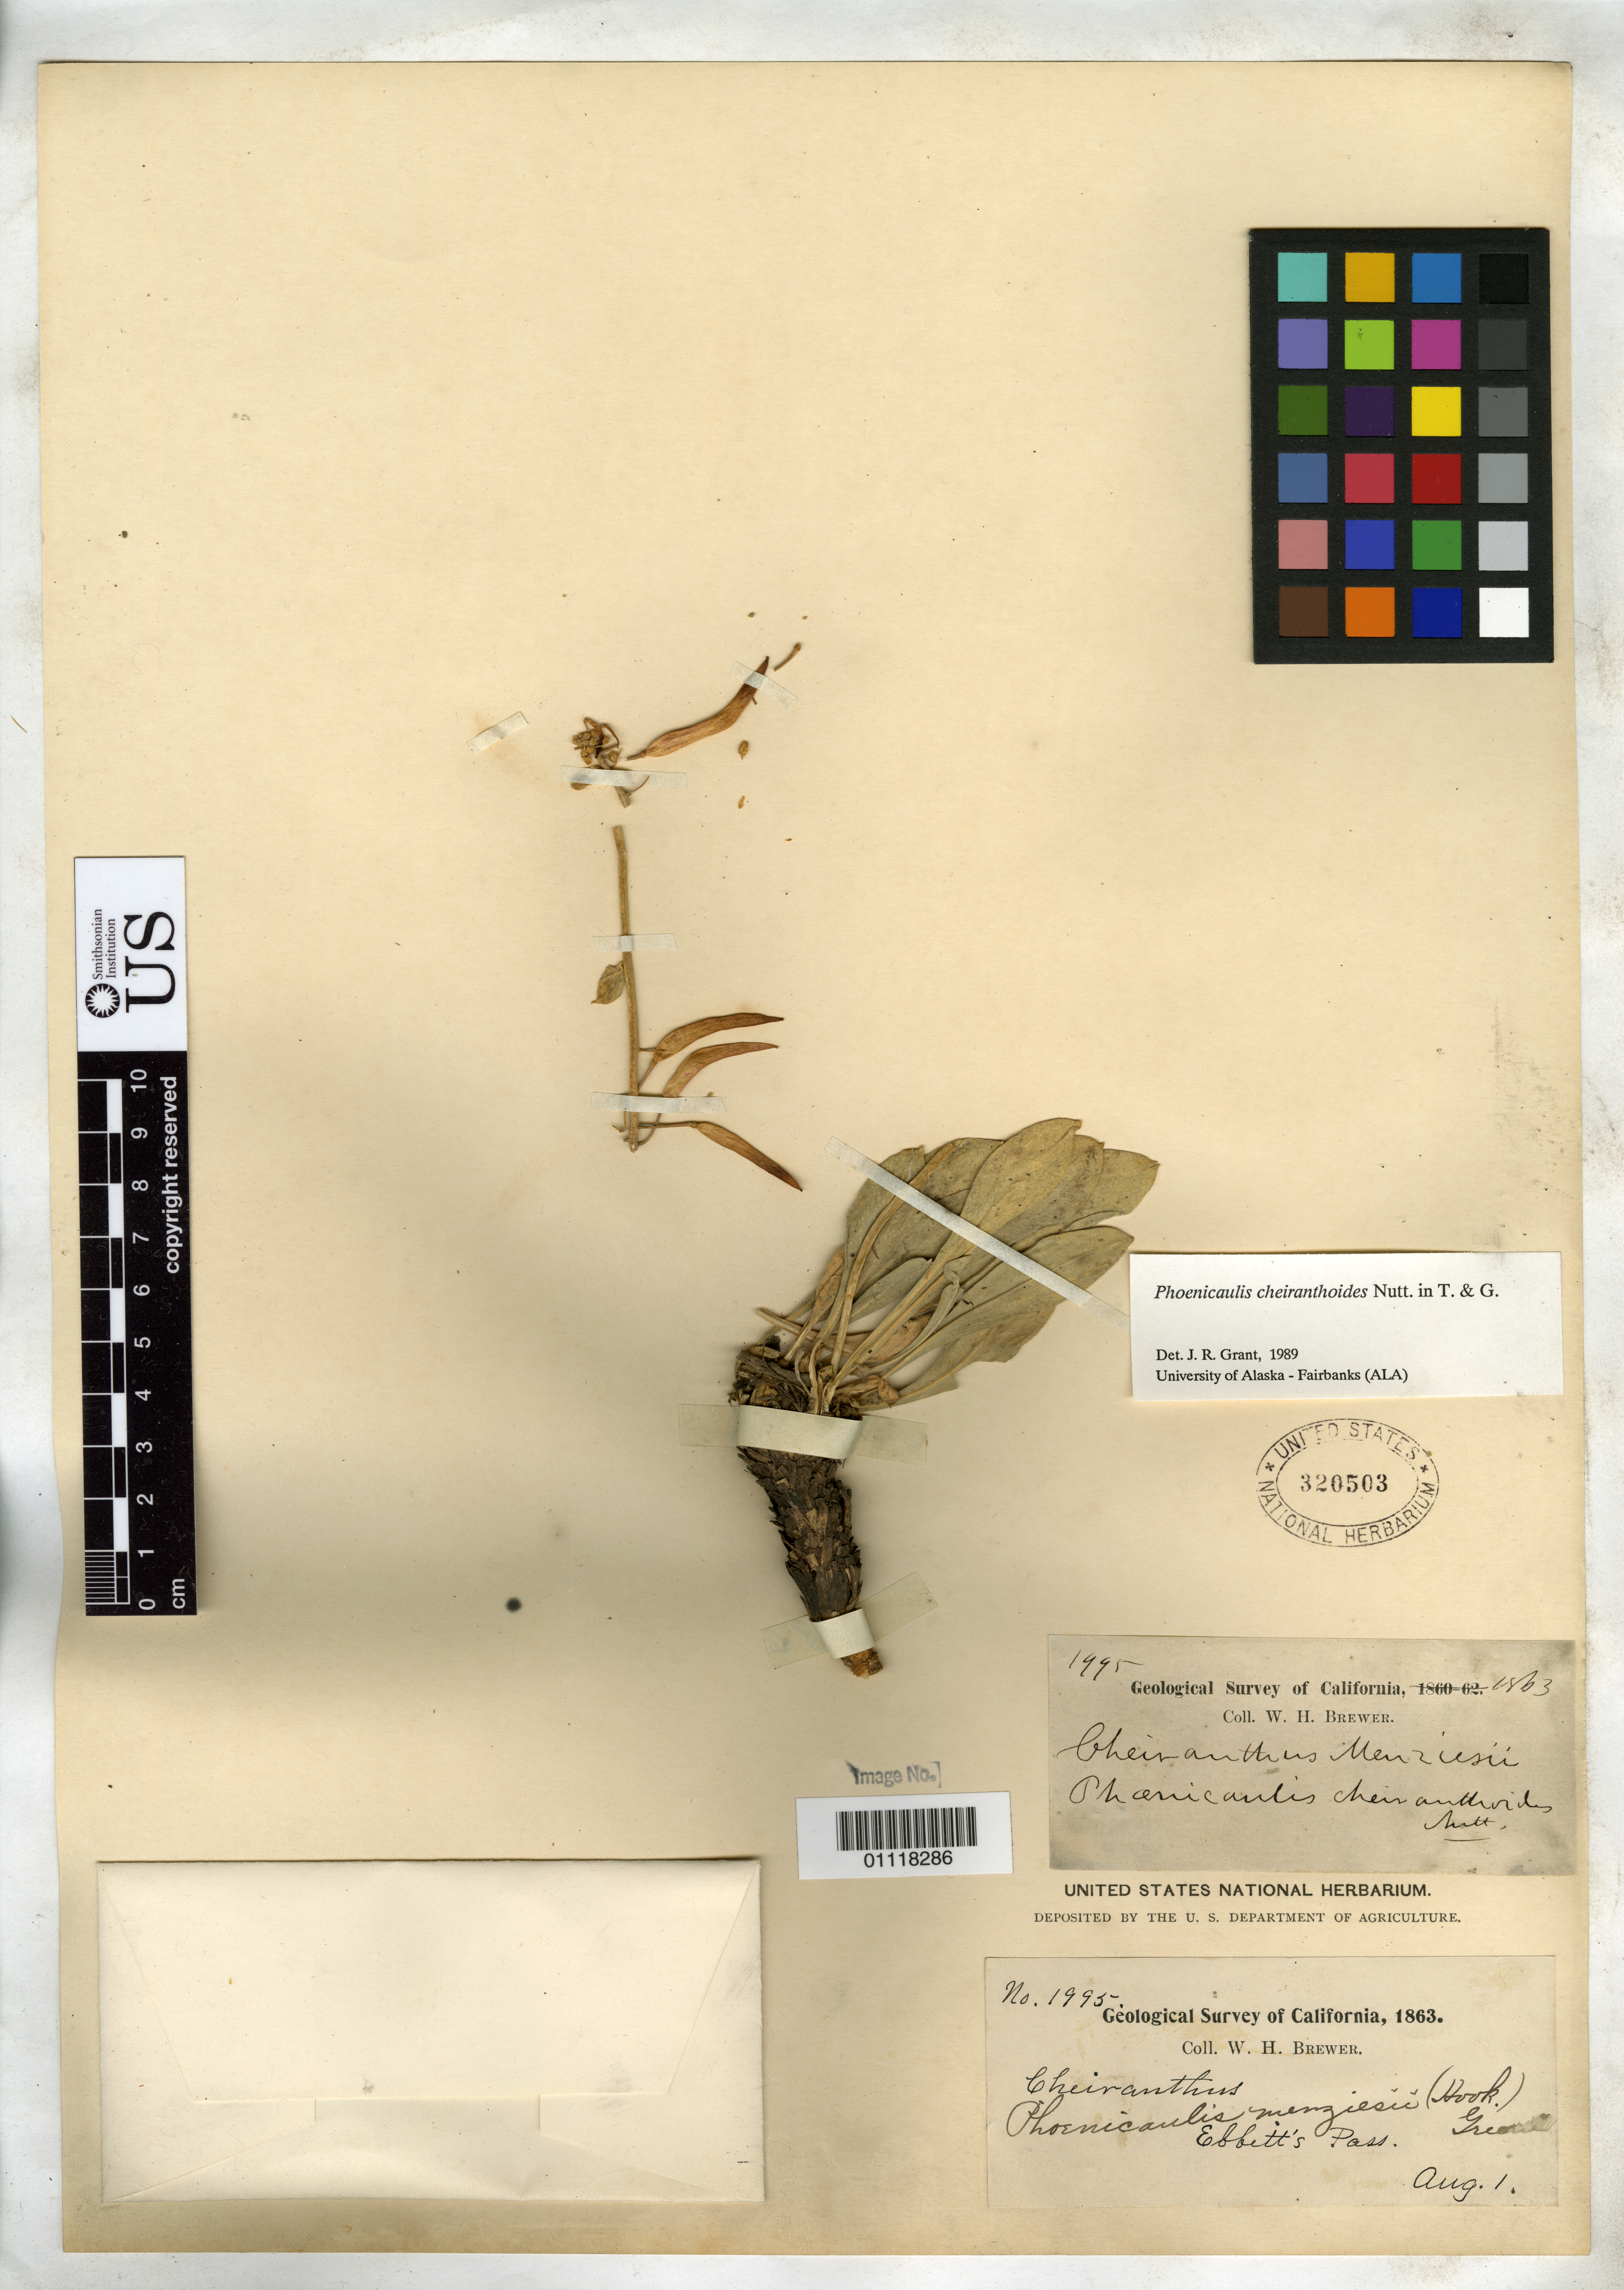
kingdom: Plantae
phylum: Tracheophyta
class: Magnoliopsida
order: Brassicales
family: Brassicaceae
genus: Phoenicaulis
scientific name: Phoenicaulis cheiranthoides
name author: Nutt.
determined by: Grant, J. R., (SWITZERLAND)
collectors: W. H. Brewer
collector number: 1995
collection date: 1863-08-01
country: United States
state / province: California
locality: Ebbett's Pass.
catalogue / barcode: US 320503